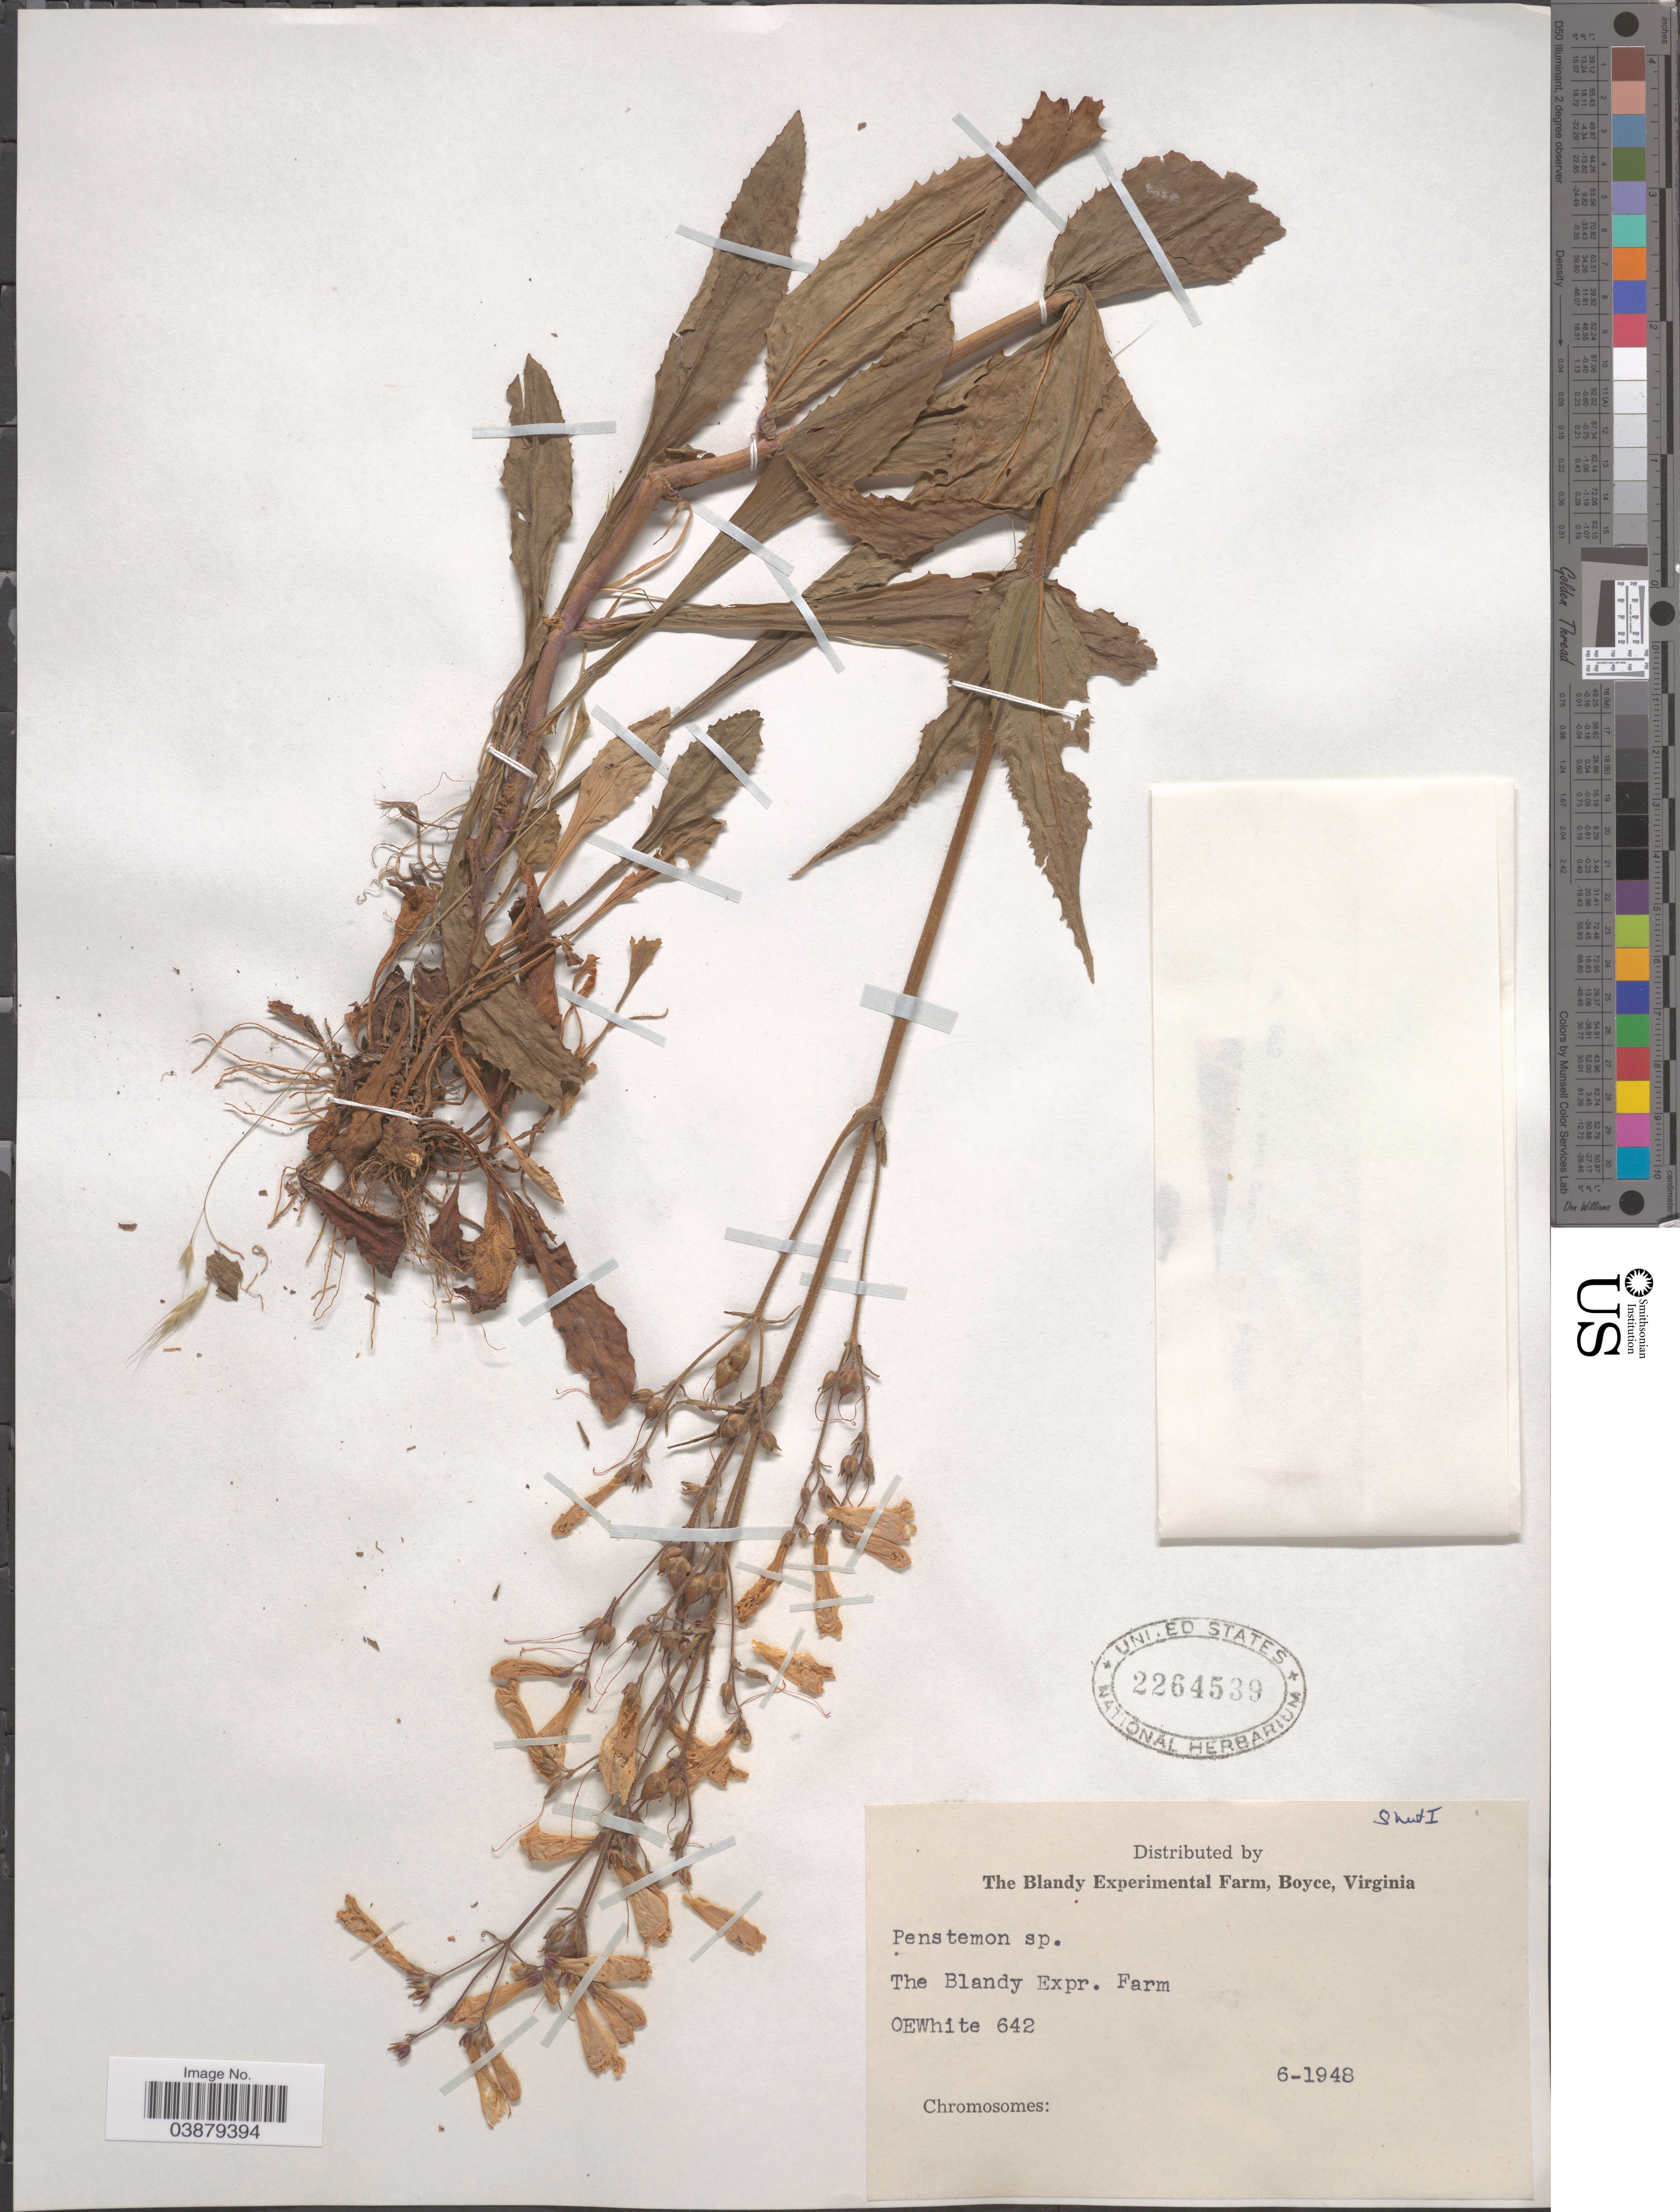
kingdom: Plantae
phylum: Tracheophyta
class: Magnoliopsida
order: Lamiales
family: Plantaginaceae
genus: Penstemon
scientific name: Penstemon sp.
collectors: O. E. White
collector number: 642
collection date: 1948-06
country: United States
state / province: Virginia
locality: The Blandy Experimental Farm, Boyce.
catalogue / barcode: US 2264539